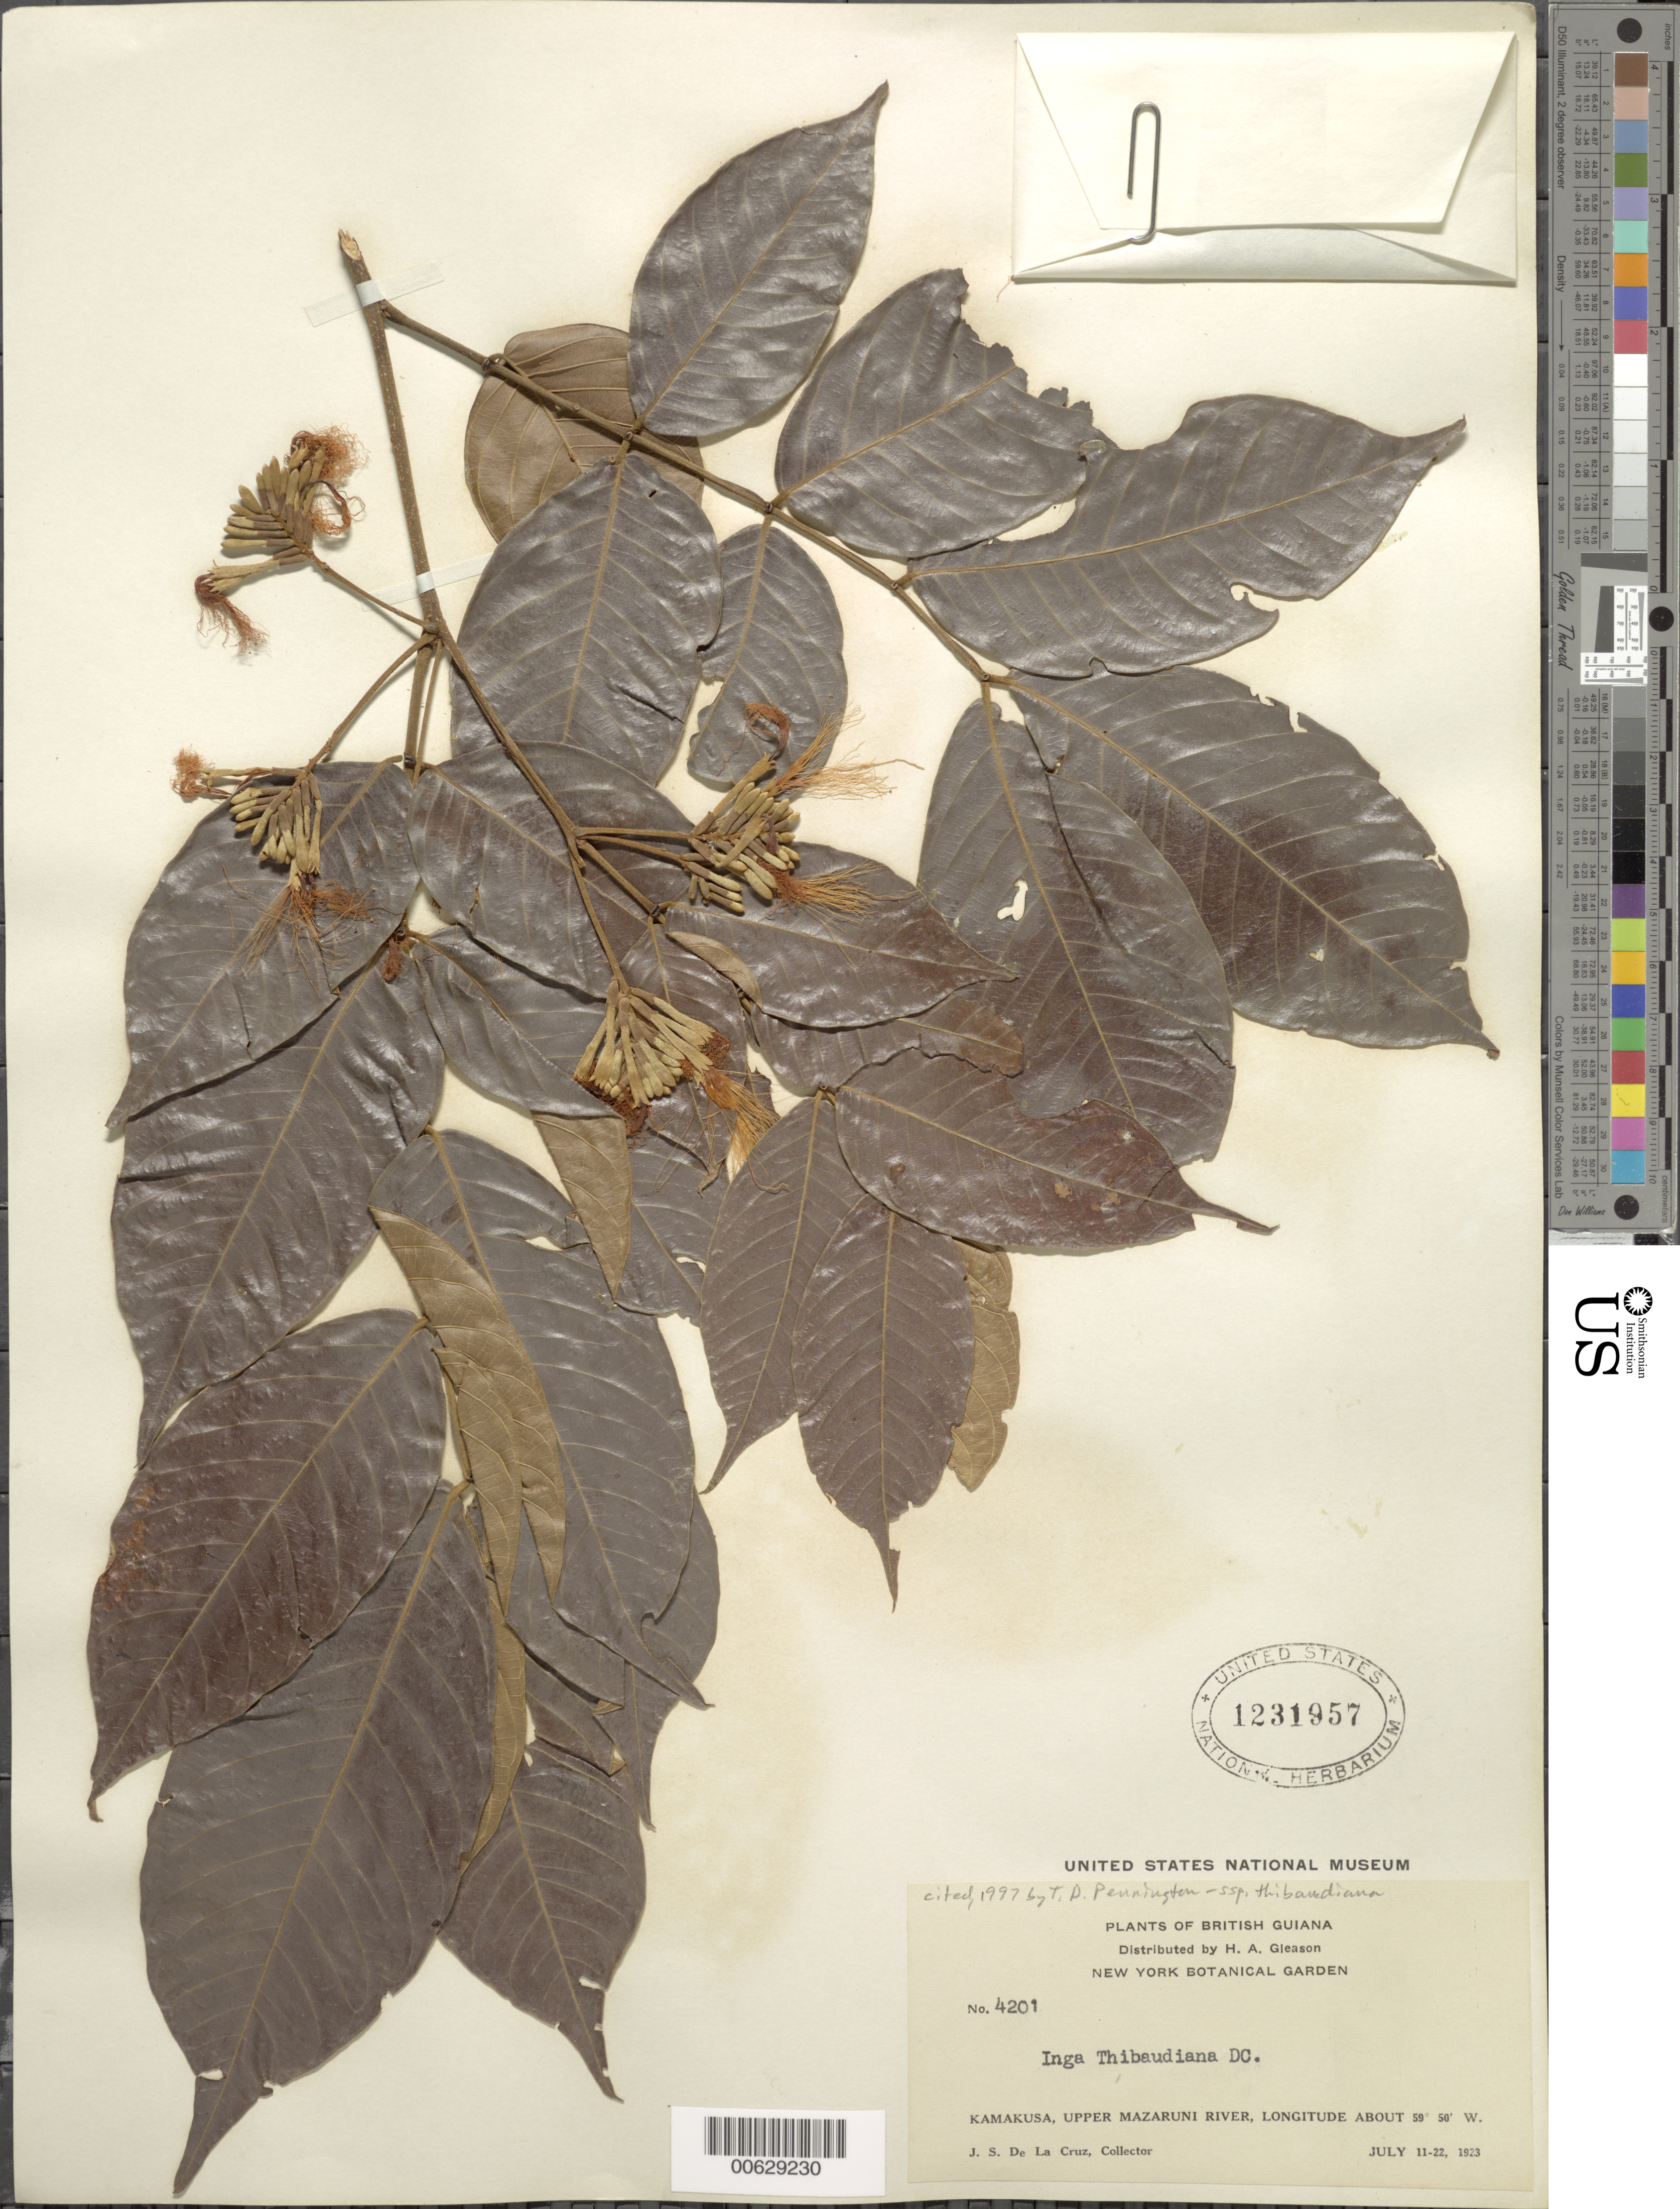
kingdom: Plantae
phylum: Tracheophyta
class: Magnoliopsida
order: Fabales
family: Fabaceae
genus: Inga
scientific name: Inga thibaudiana subsp. thibaudiana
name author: DC.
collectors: J. S. de la Cruz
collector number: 4201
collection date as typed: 11-Jul-23 to 22-Jul-23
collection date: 1923-07-11/1923-07-22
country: Guyana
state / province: Cuyuni-Mazaruni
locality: Kamakusa, Upper Mazaruni R.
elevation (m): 100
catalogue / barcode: US 1231957